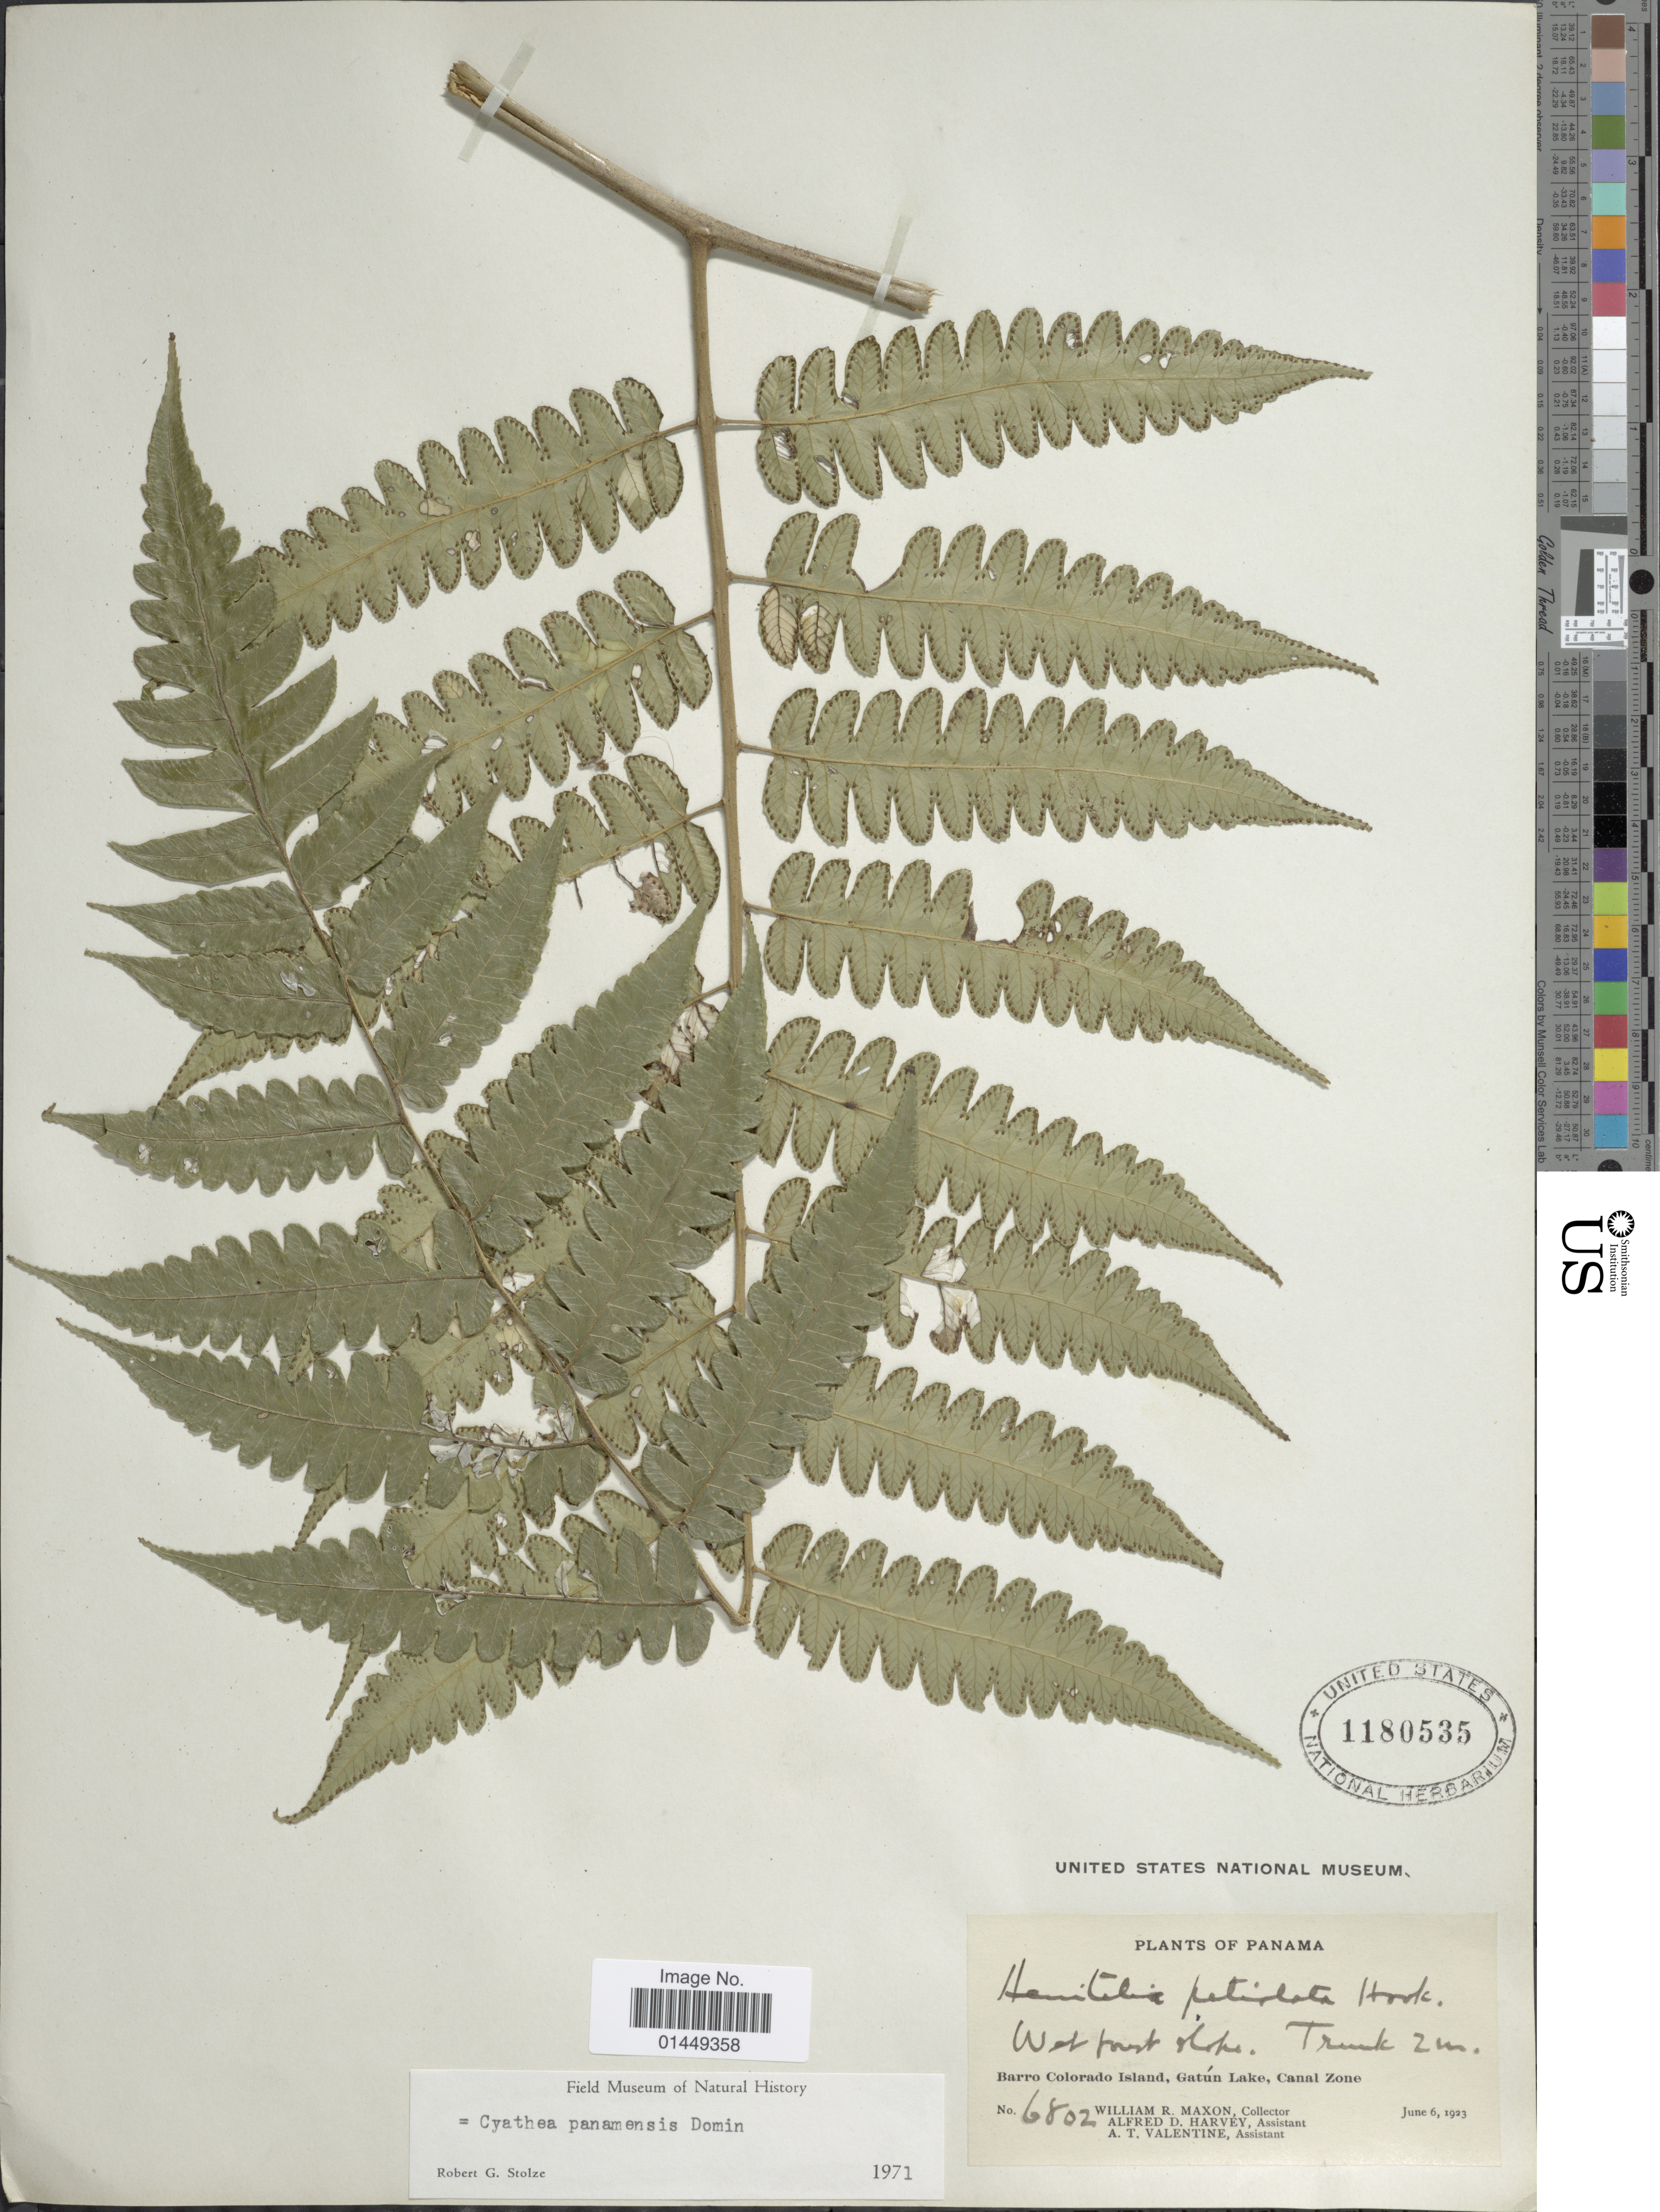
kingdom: Plantae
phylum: Tracheophyta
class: Polypodiopsida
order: Cyatheales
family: Cyatheaceae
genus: Cyathea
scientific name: Cyathea petiolata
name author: (Hook.) R.M. Tryon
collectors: W. R. Maxon, A. D. Harvey & A. Valentine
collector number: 6802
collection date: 1923-06-06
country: Panama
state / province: Panamá Oeste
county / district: Canal Zone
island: Barro Colorado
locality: Barro Colorado Island, Gatún Lake, Canal Zone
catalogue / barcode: US 1180535